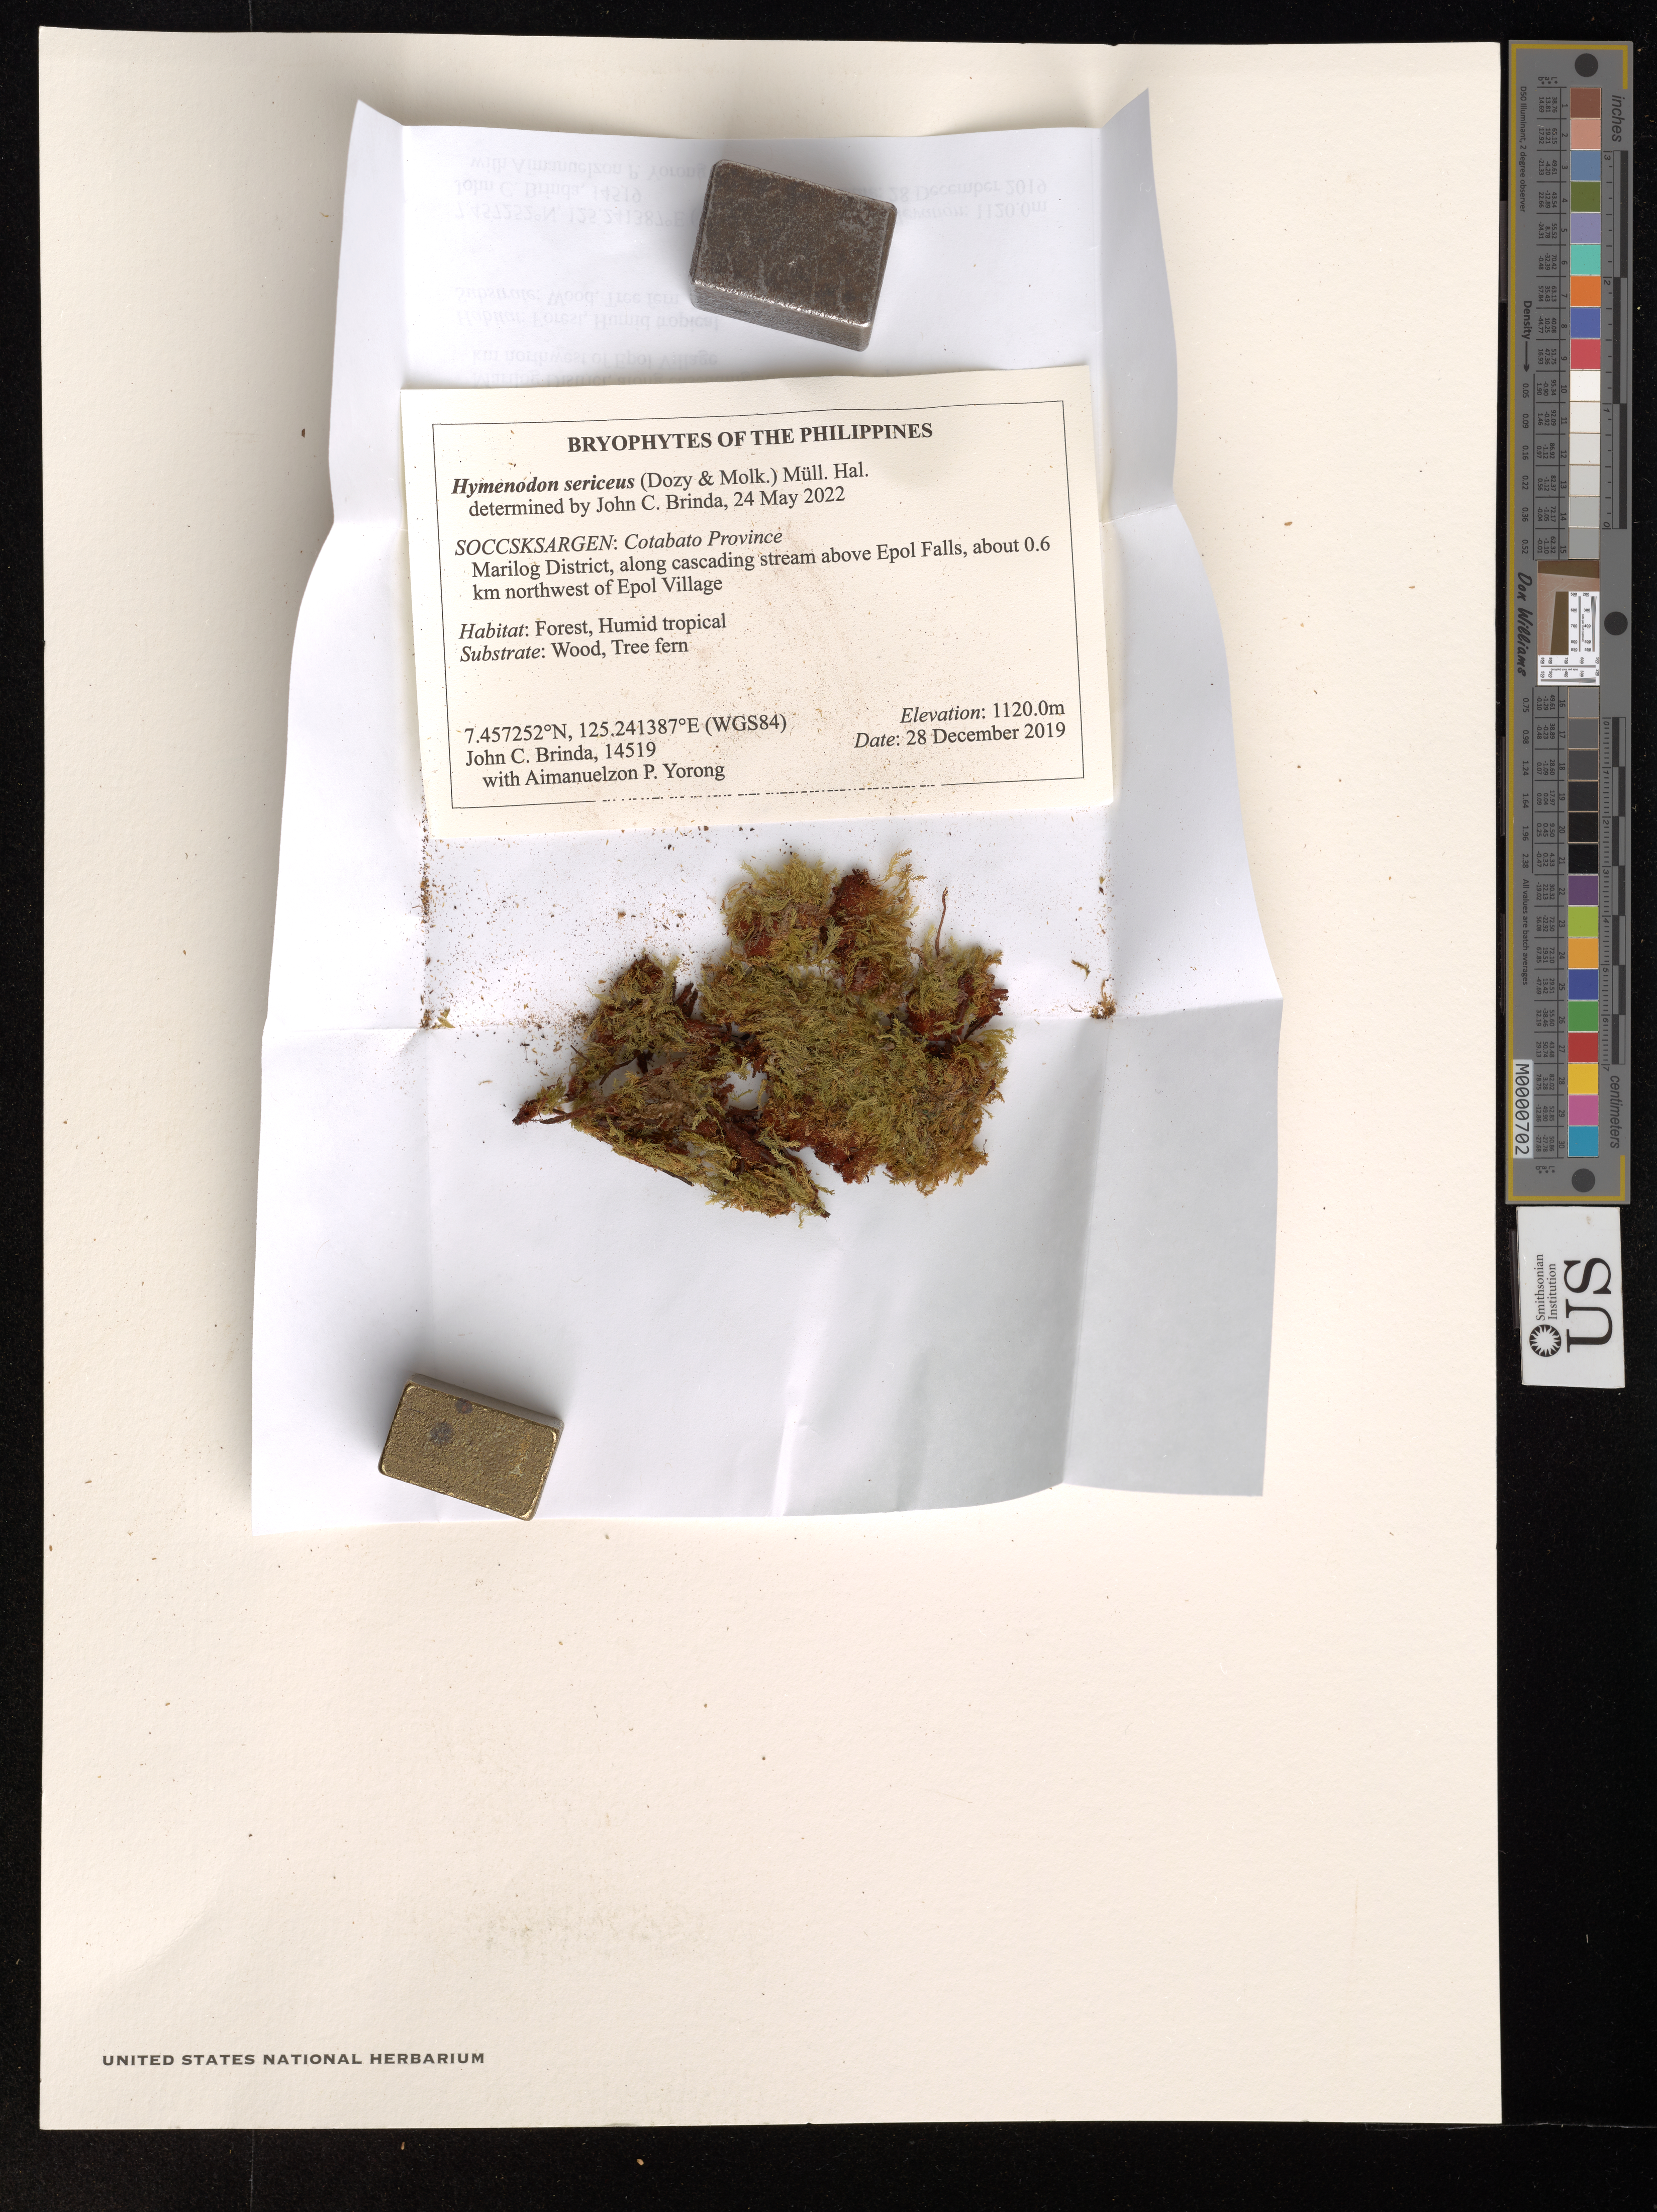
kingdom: Plantae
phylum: Bryophyta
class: Bryopsida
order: Rhizogoniales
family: Rhizogoniaceae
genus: Hymenodon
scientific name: Hymenodon sericeus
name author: (Dozy & Molk.) Müll. Hal.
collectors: J. Brinda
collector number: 14519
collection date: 2019-12-28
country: Philippines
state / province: Soccsksargen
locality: Cotabato Province. Marilog District, along cascading stream above Epol Falls, about 0.6 km northwest of Epol Village. (WGS84).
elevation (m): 1120